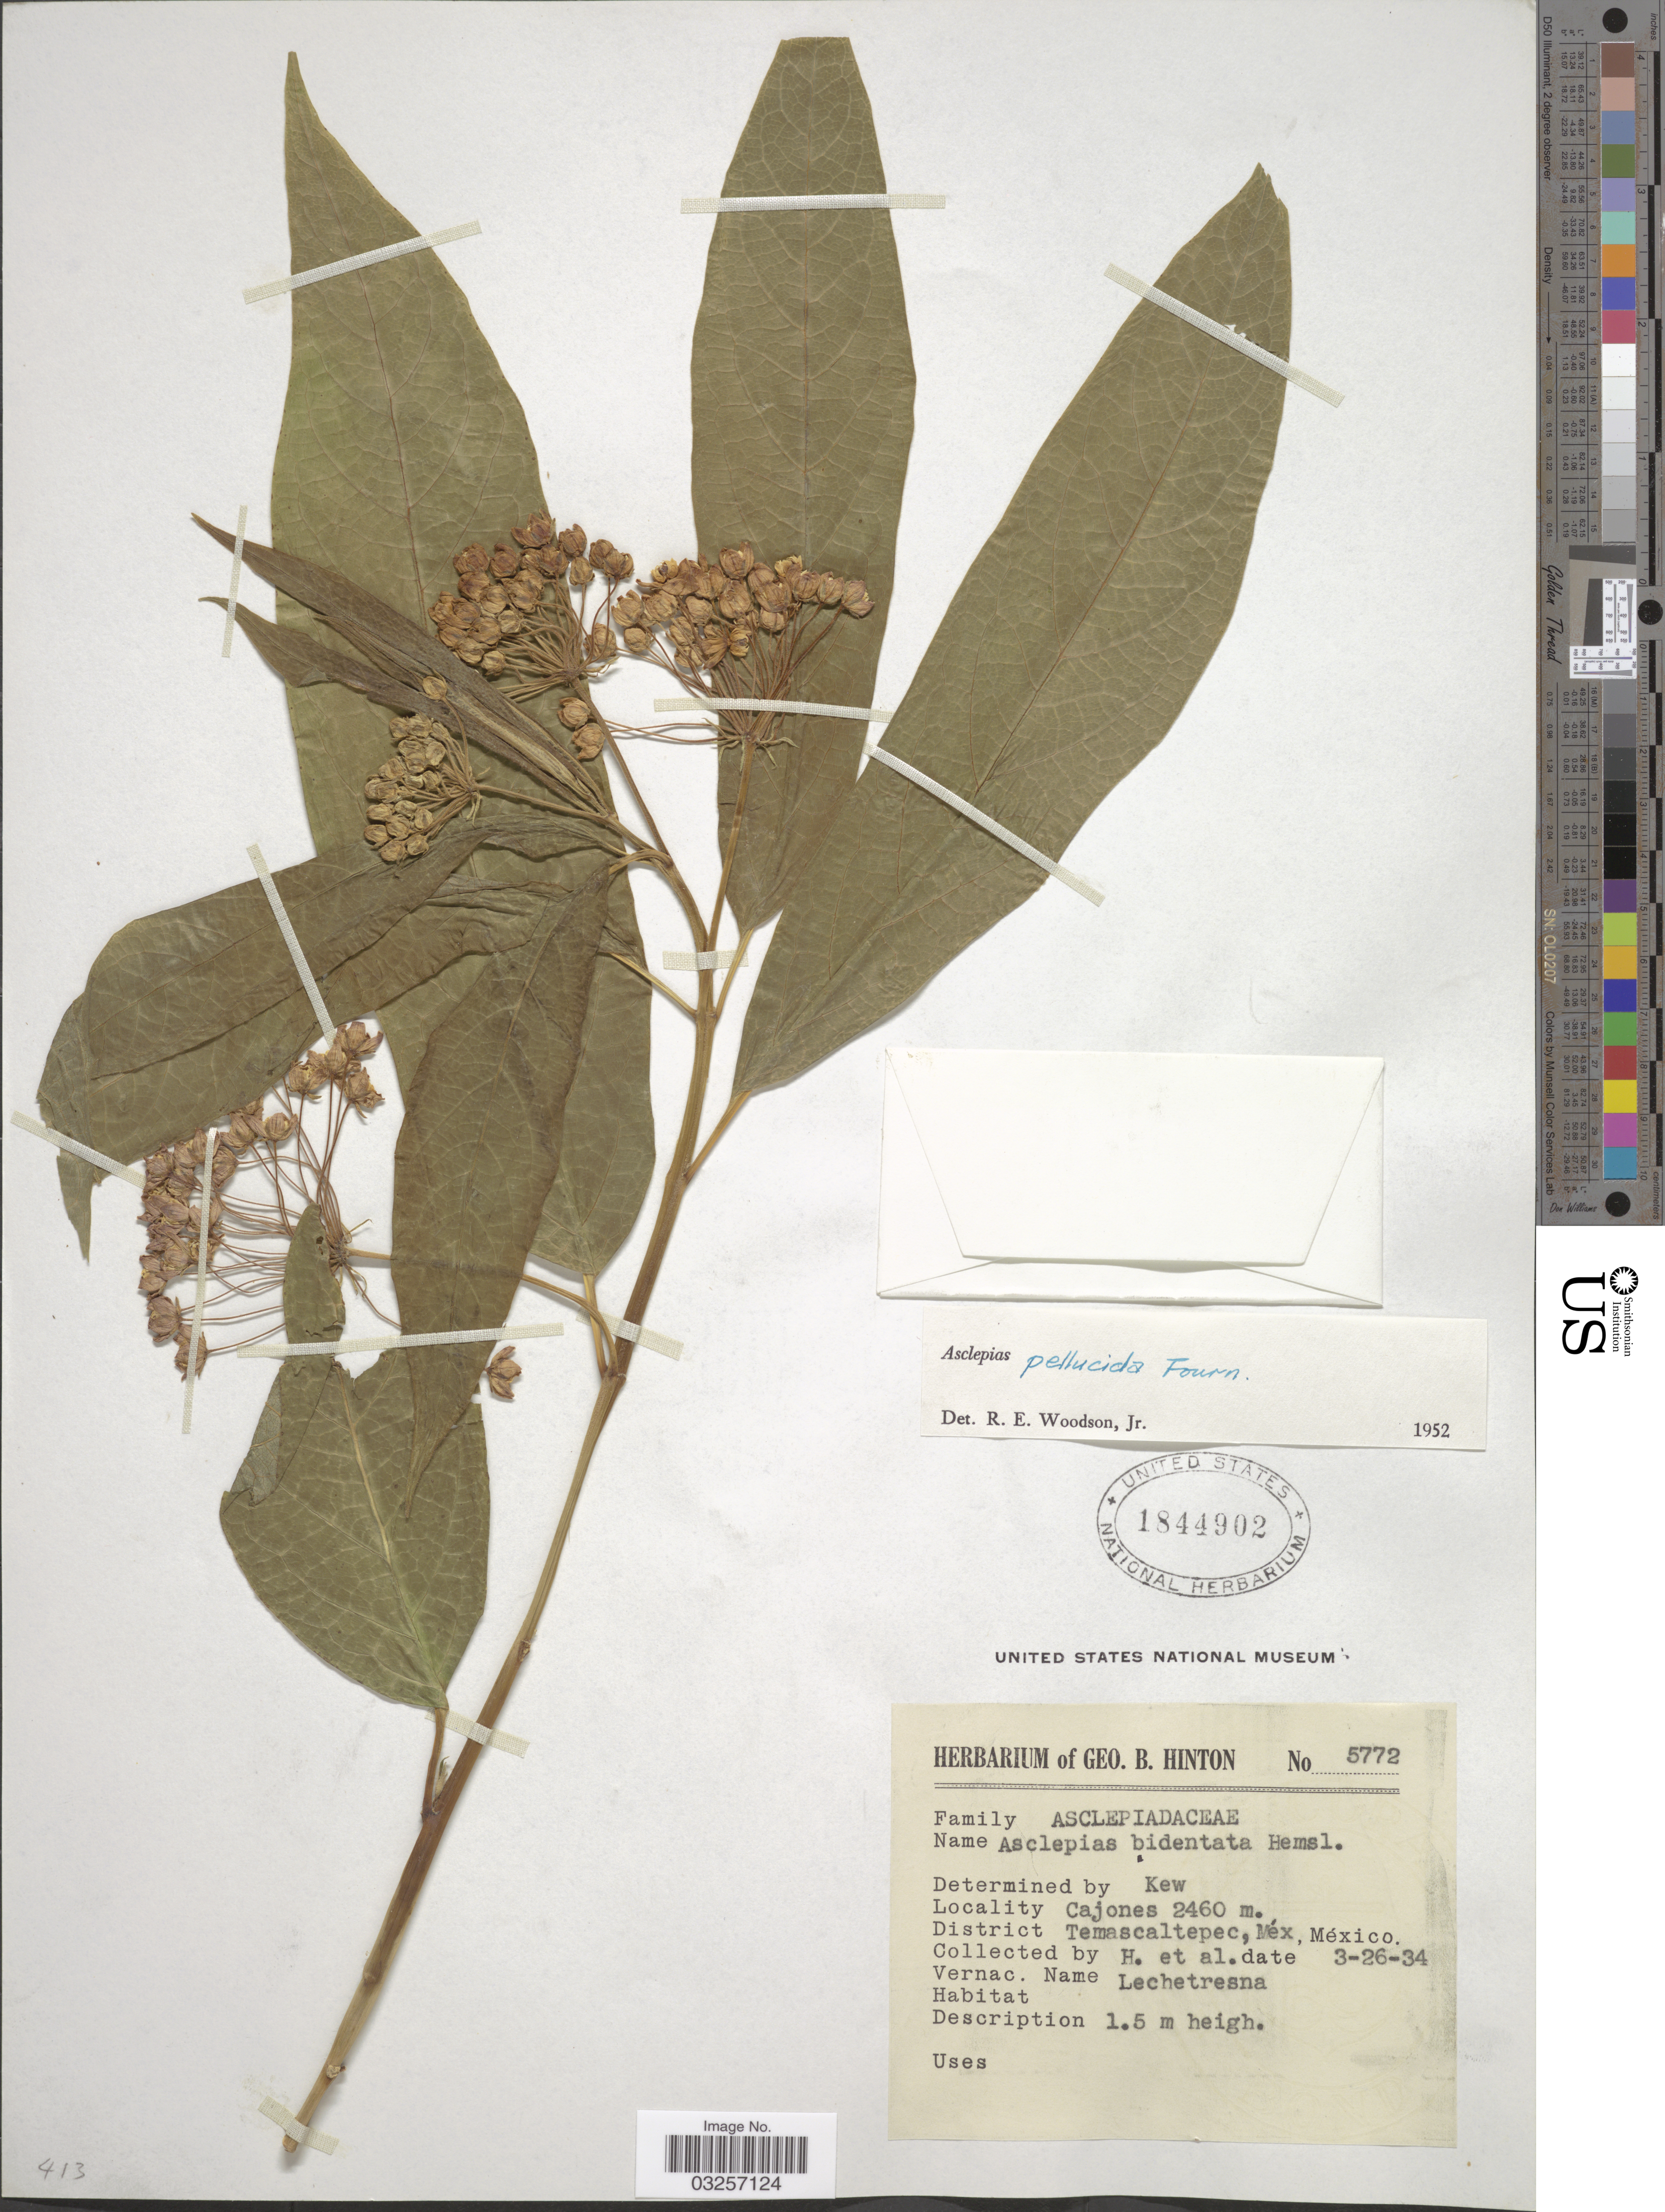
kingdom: Plantae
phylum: Tracheophyta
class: Magnoliopsida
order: Gentianales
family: Apocynaceae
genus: Asclepias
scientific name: Asclepias pellucida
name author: E. Fourn.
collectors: G. B. Hinton & et al.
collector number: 5772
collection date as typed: Transcribed d/m/y: 26/3/34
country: Mexico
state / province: México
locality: Cajones, District Temascaltepec.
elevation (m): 2460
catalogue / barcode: US 1844902